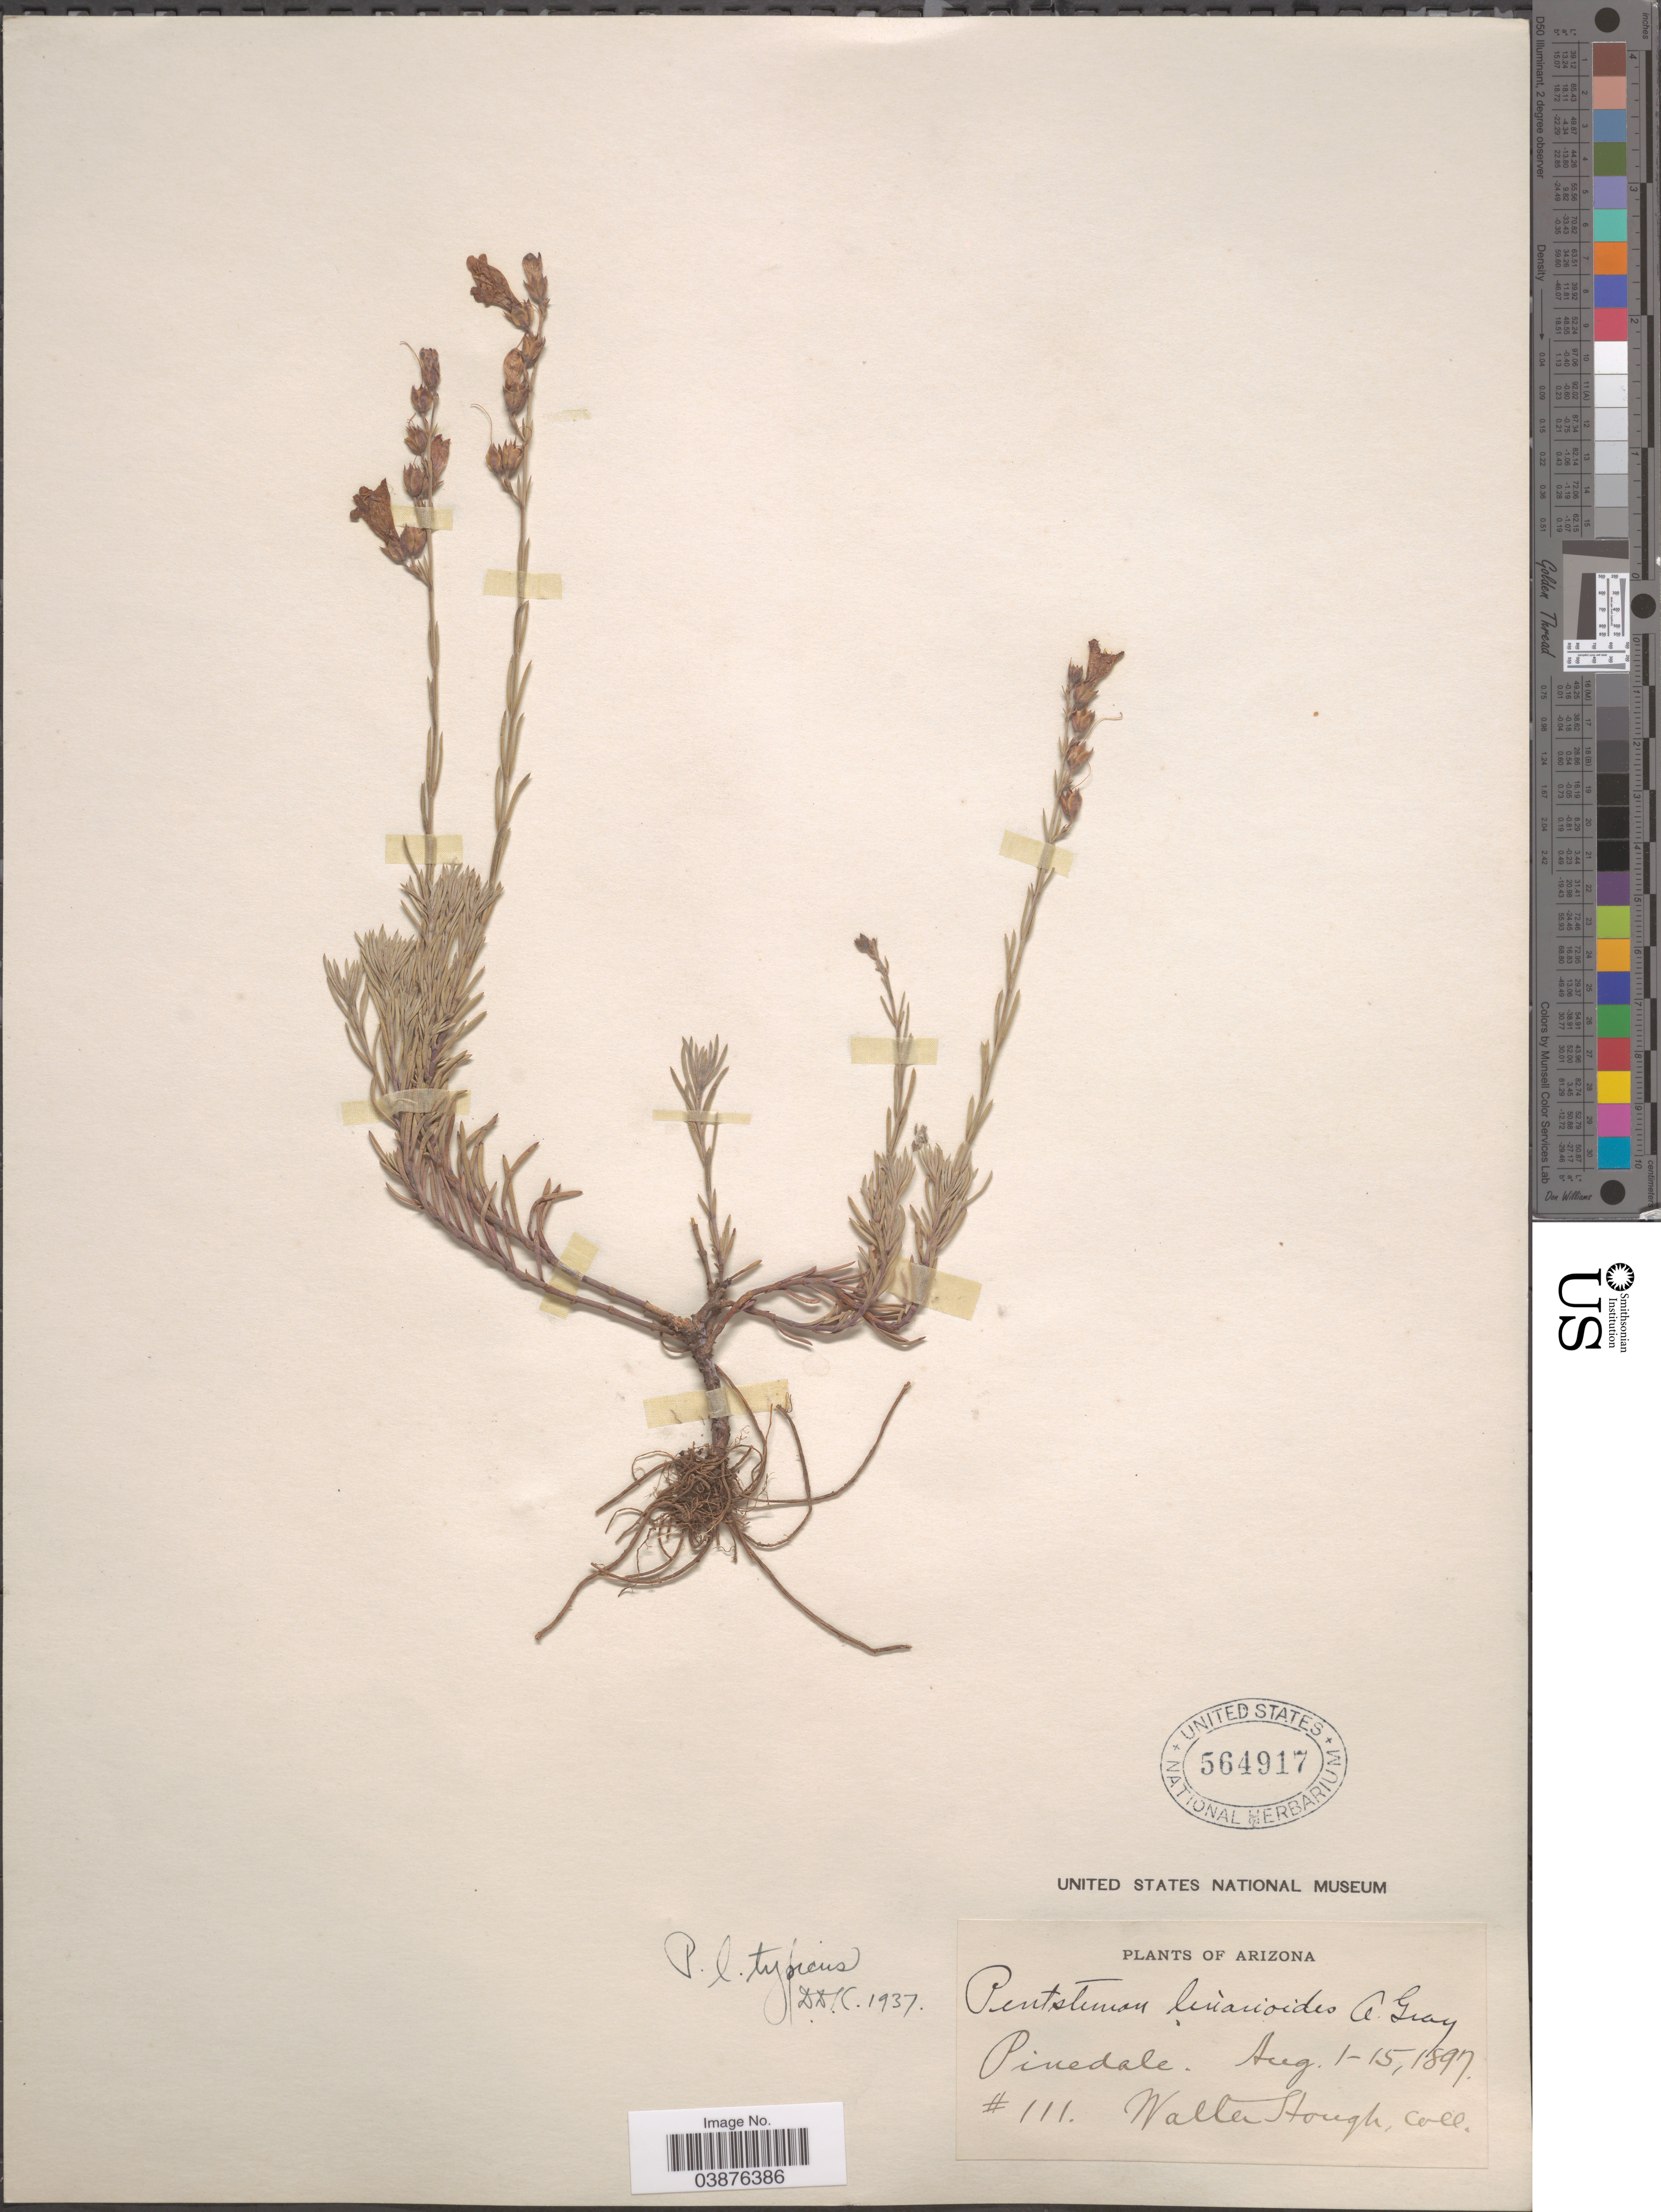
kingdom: Plantae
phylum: Tracheophyta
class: Magnoliopsida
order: Lamiales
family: Plantaginaceae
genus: Penstemon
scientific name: Penstemon linarioides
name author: A. Gray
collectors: W. Hough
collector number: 111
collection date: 1897-08-01/1897-08-15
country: United States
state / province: Arizona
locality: Pinedale.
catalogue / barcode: US 564917